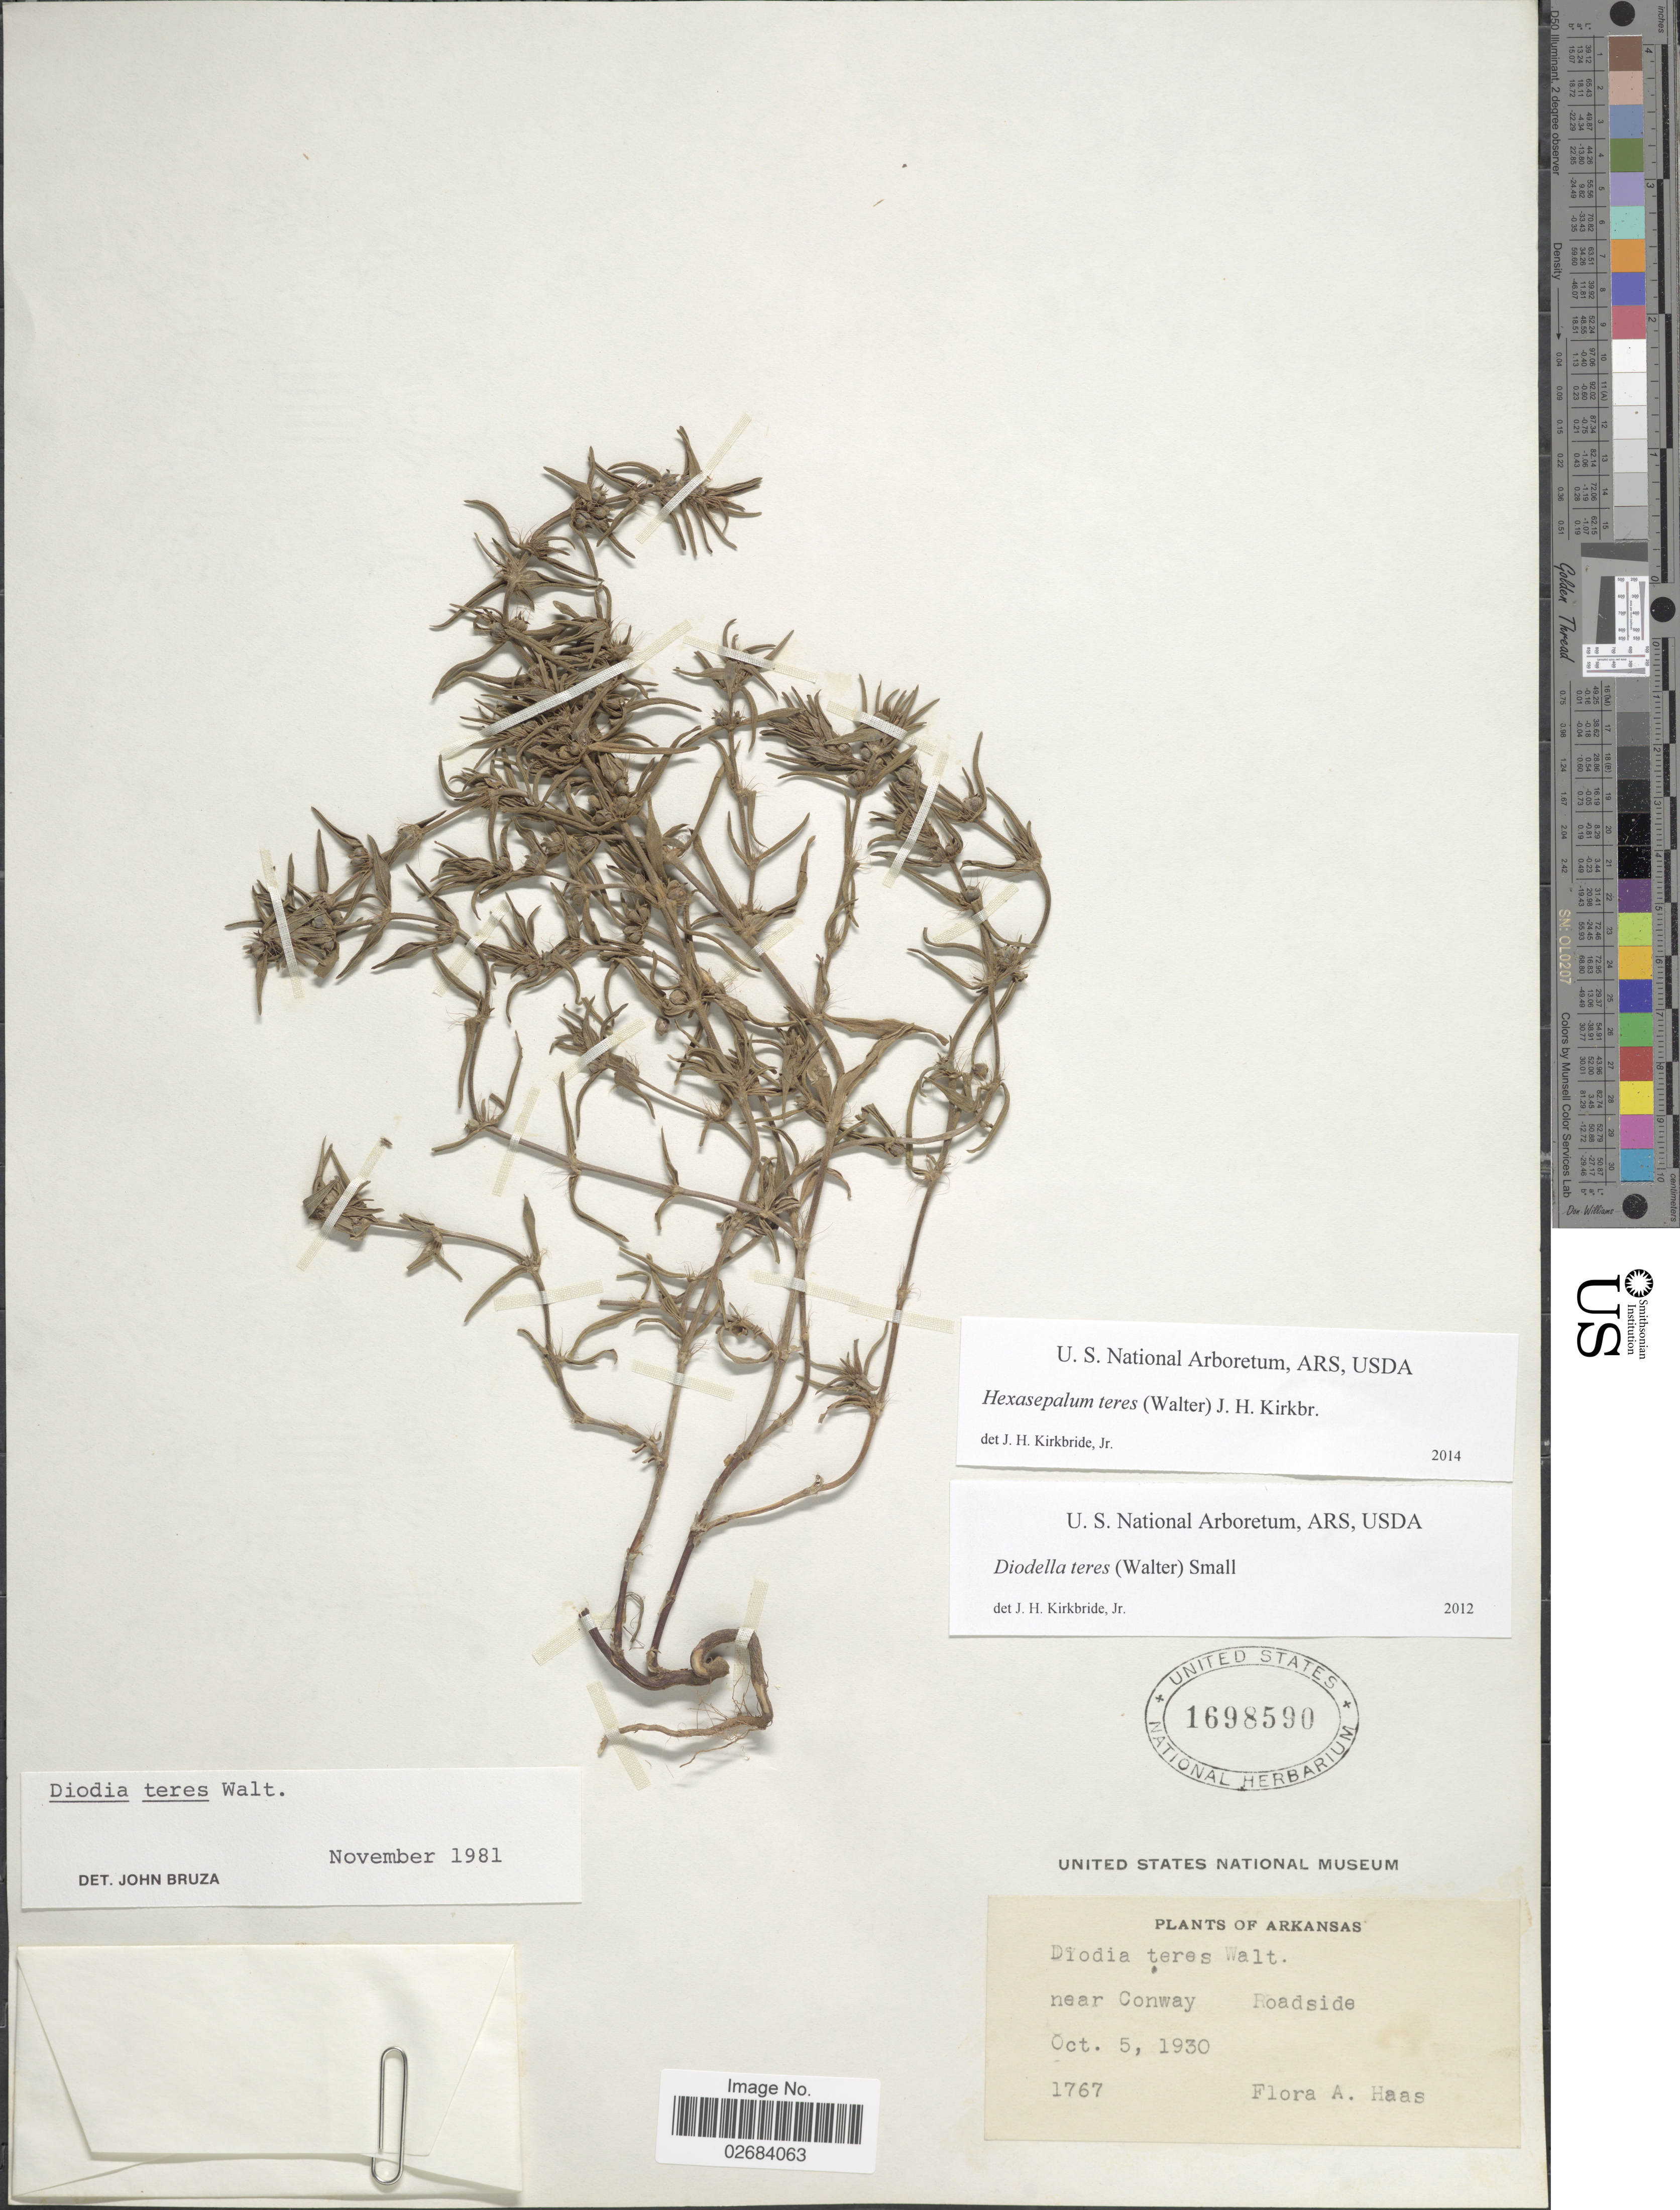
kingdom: Plantae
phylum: Tracheophyta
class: Magnoliopsida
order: Gentianales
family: Rubiaceae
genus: Diodia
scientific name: Diodia teres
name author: Walter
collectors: F. A. Haas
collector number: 1767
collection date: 1930-10-05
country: United States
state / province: Arkansas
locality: Near Conway Roadside.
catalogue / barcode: US 1698590